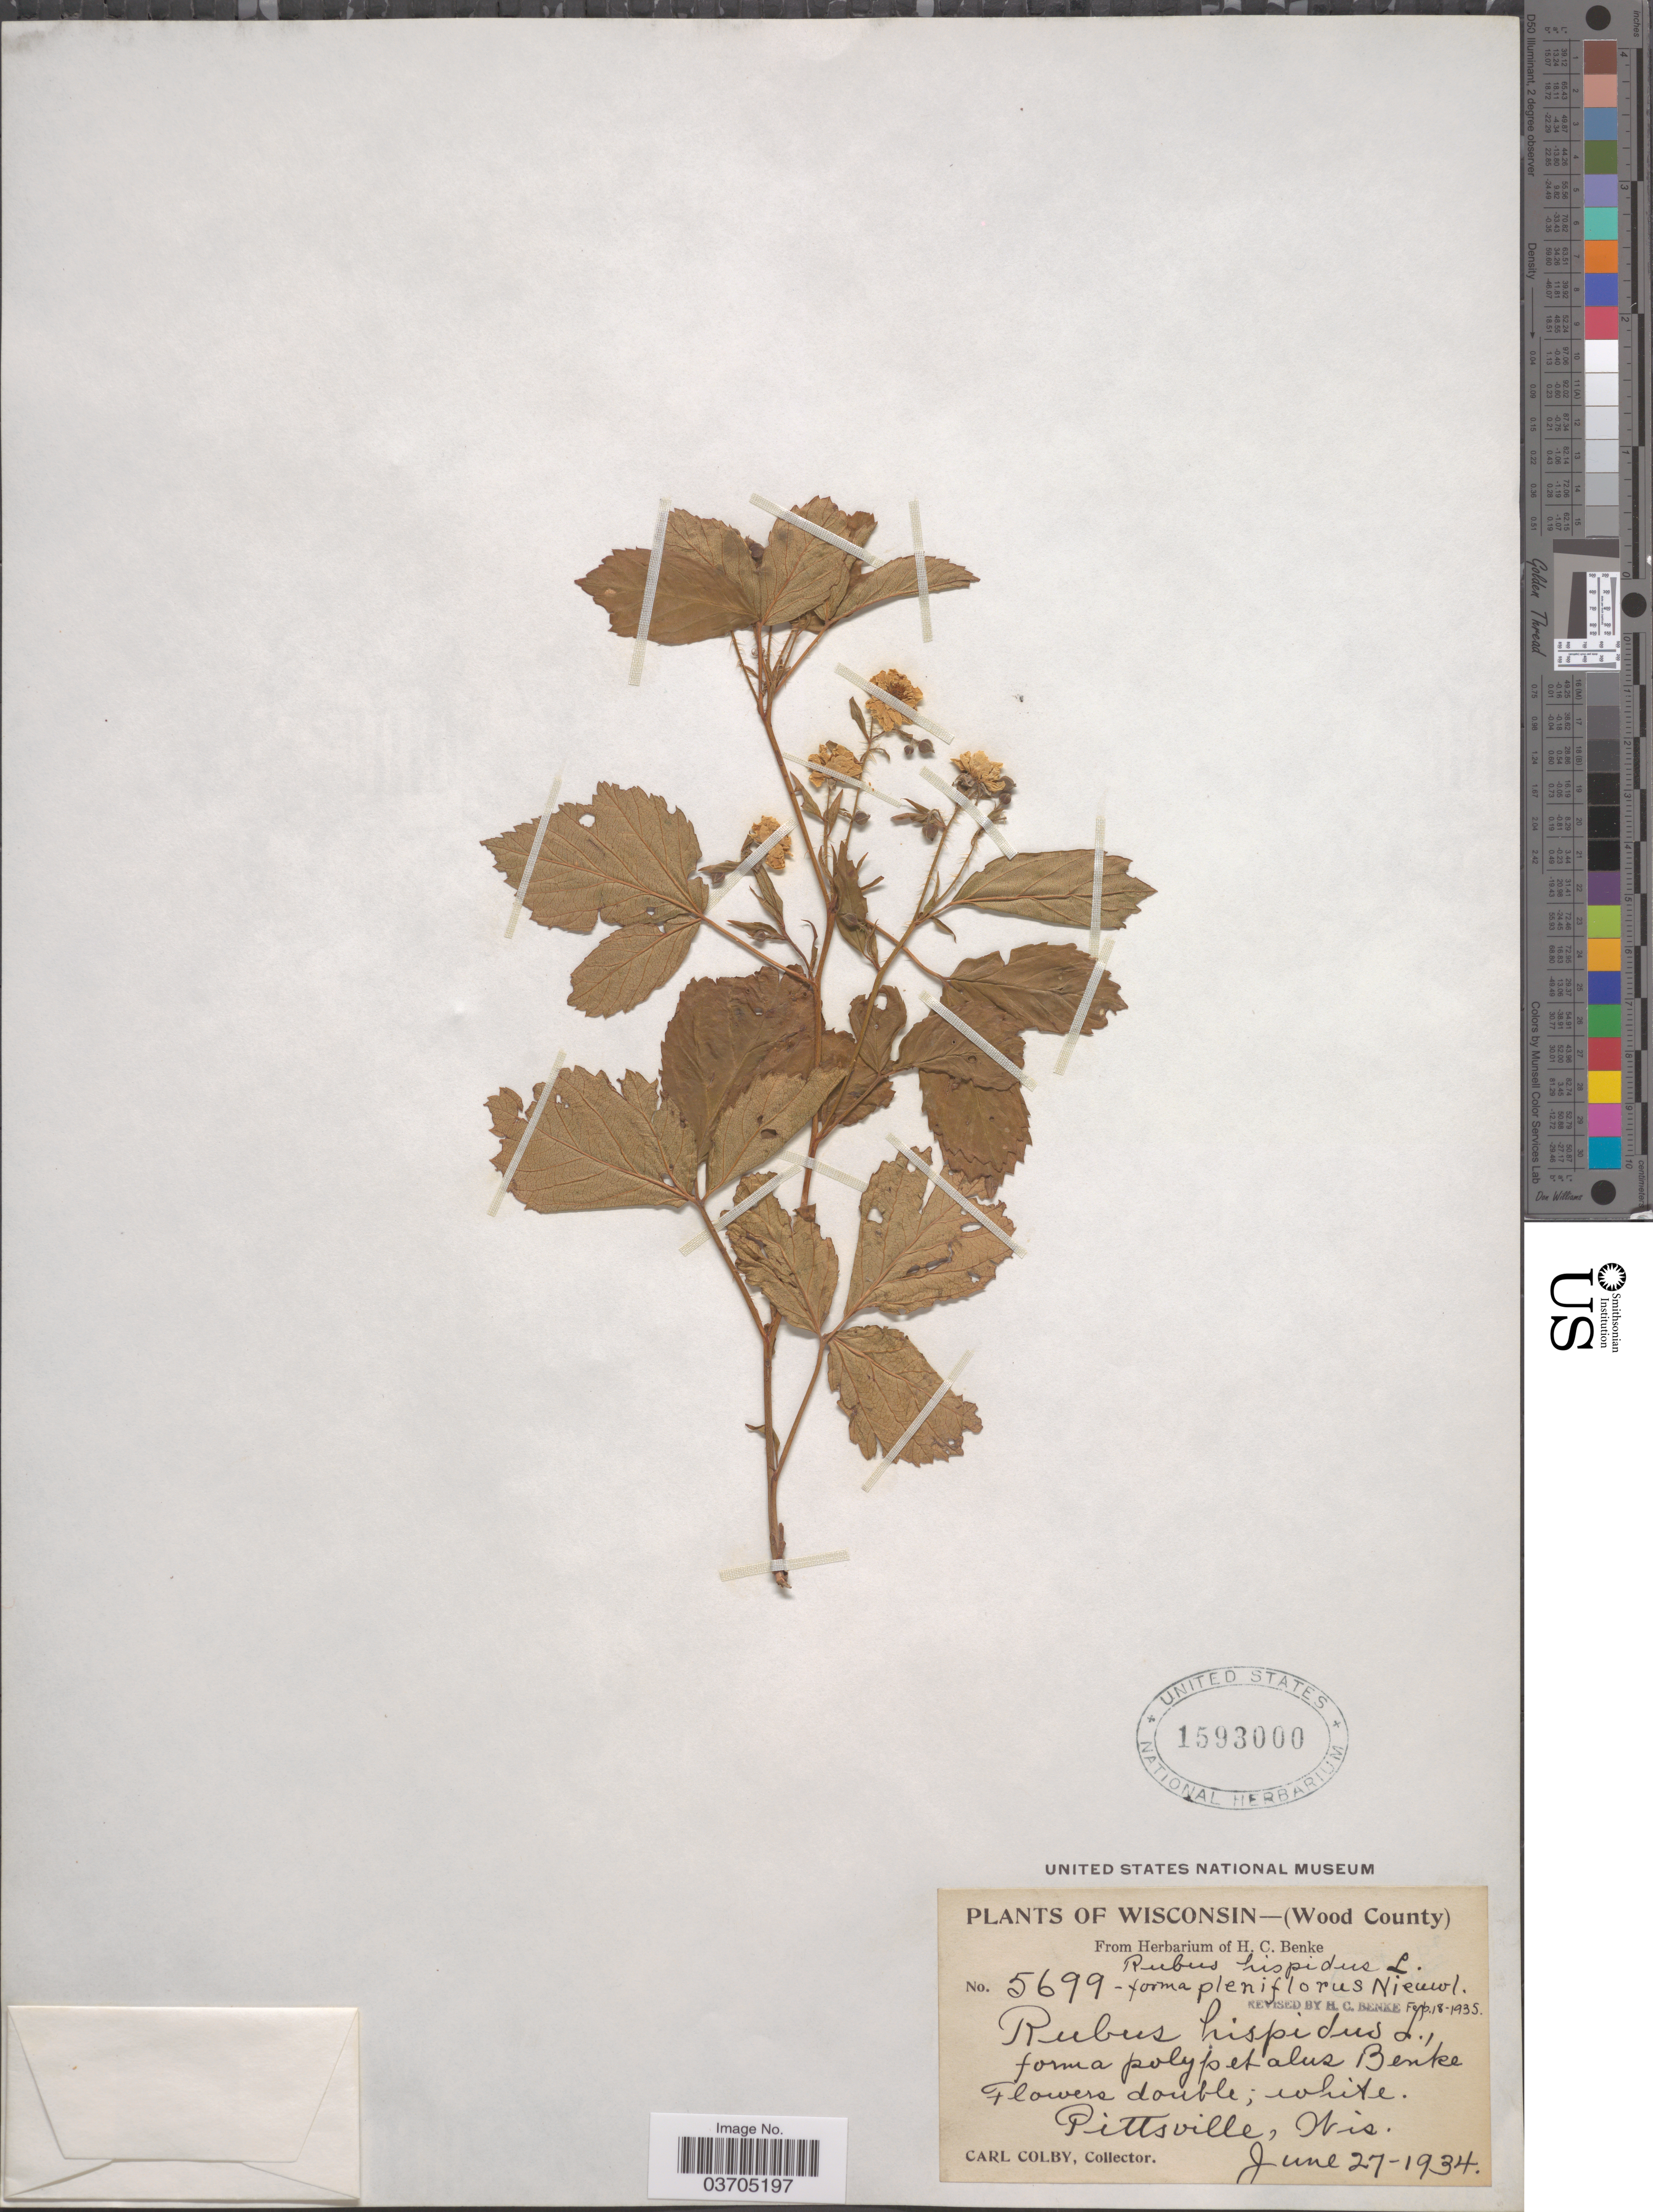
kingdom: Plantae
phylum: Tracheophyta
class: Magnoliopsida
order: Rosales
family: Rosaceae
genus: Rubus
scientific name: Rubus hispidus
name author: L.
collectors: C. Colby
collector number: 5699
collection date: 1934-06-27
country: United States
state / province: Wisconsin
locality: Wood County. Pittsville.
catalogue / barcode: US 1593000